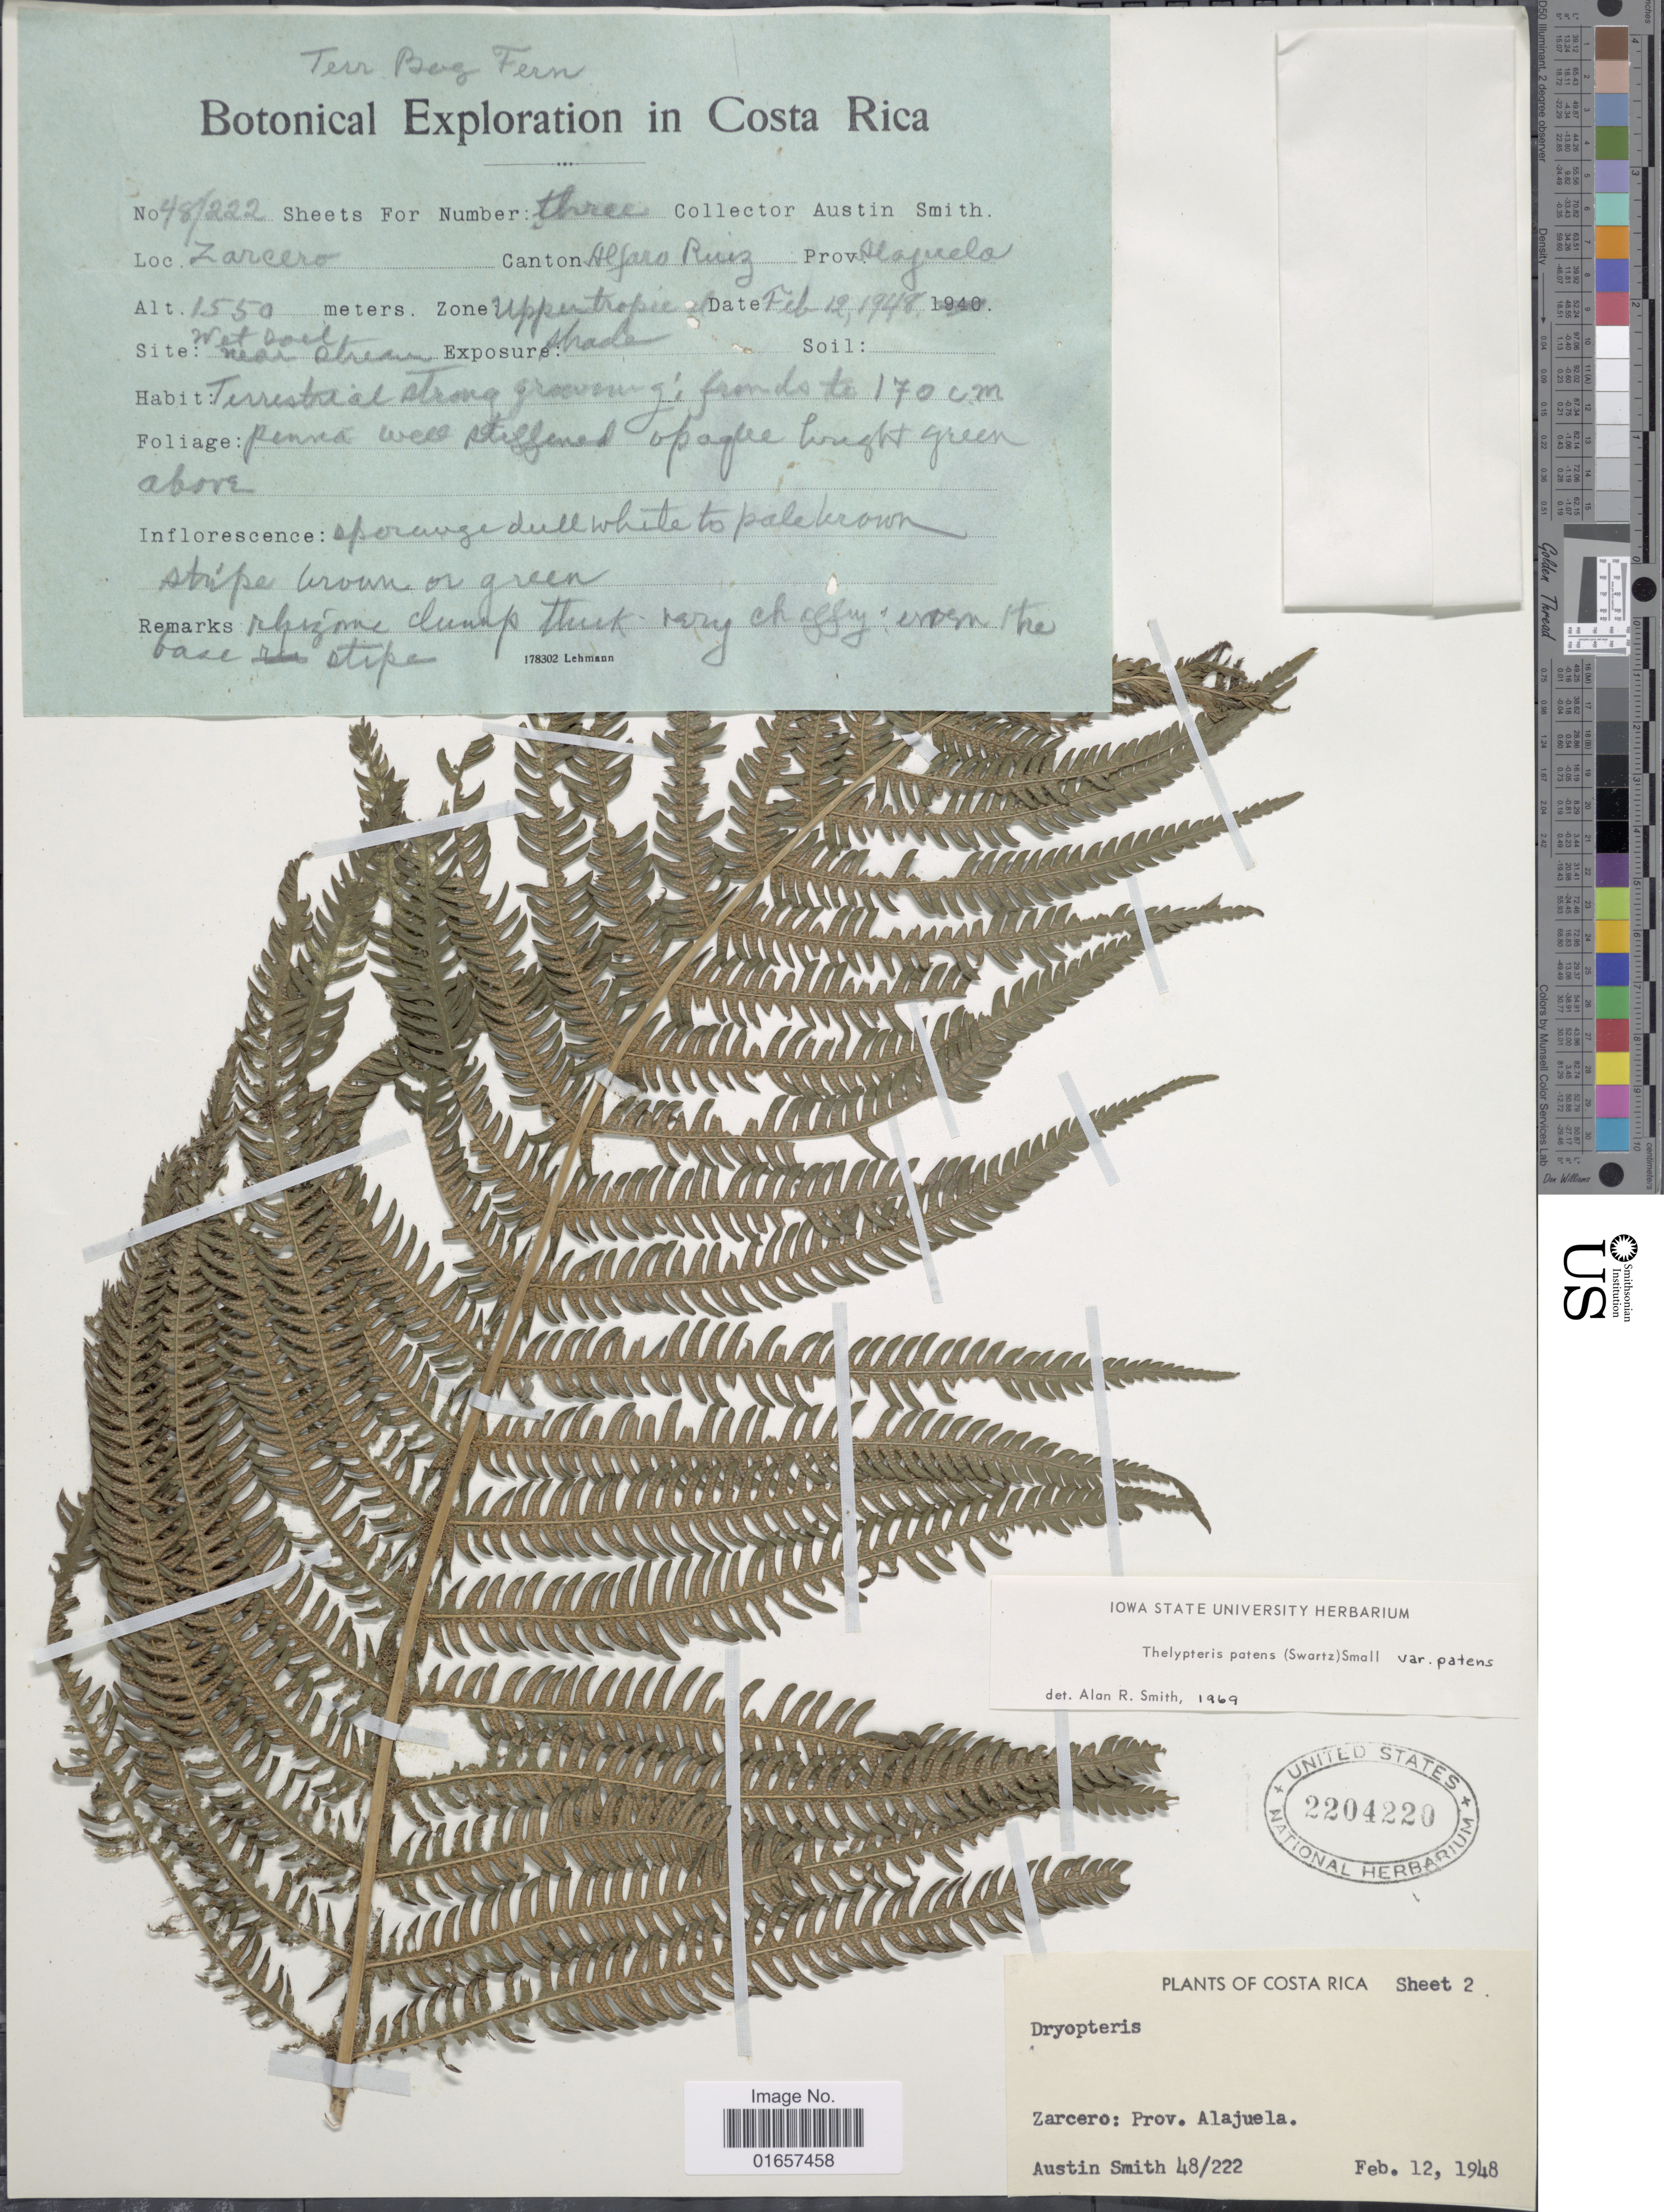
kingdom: Plantae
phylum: Tracheophyta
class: Polypodiopsida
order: Polypodiales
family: Thelypteridaceae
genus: Christella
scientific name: Christella patens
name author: (Sw.) Holttum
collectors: Aust P. Smith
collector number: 48/222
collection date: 1948-02-12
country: Costa Rica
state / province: Alajuela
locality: Costa Rica, Loc.: Zarcero: Prov. Alajuela. Canton: Alfaro Ruiz.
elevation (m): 1550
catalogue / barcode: US 2204220